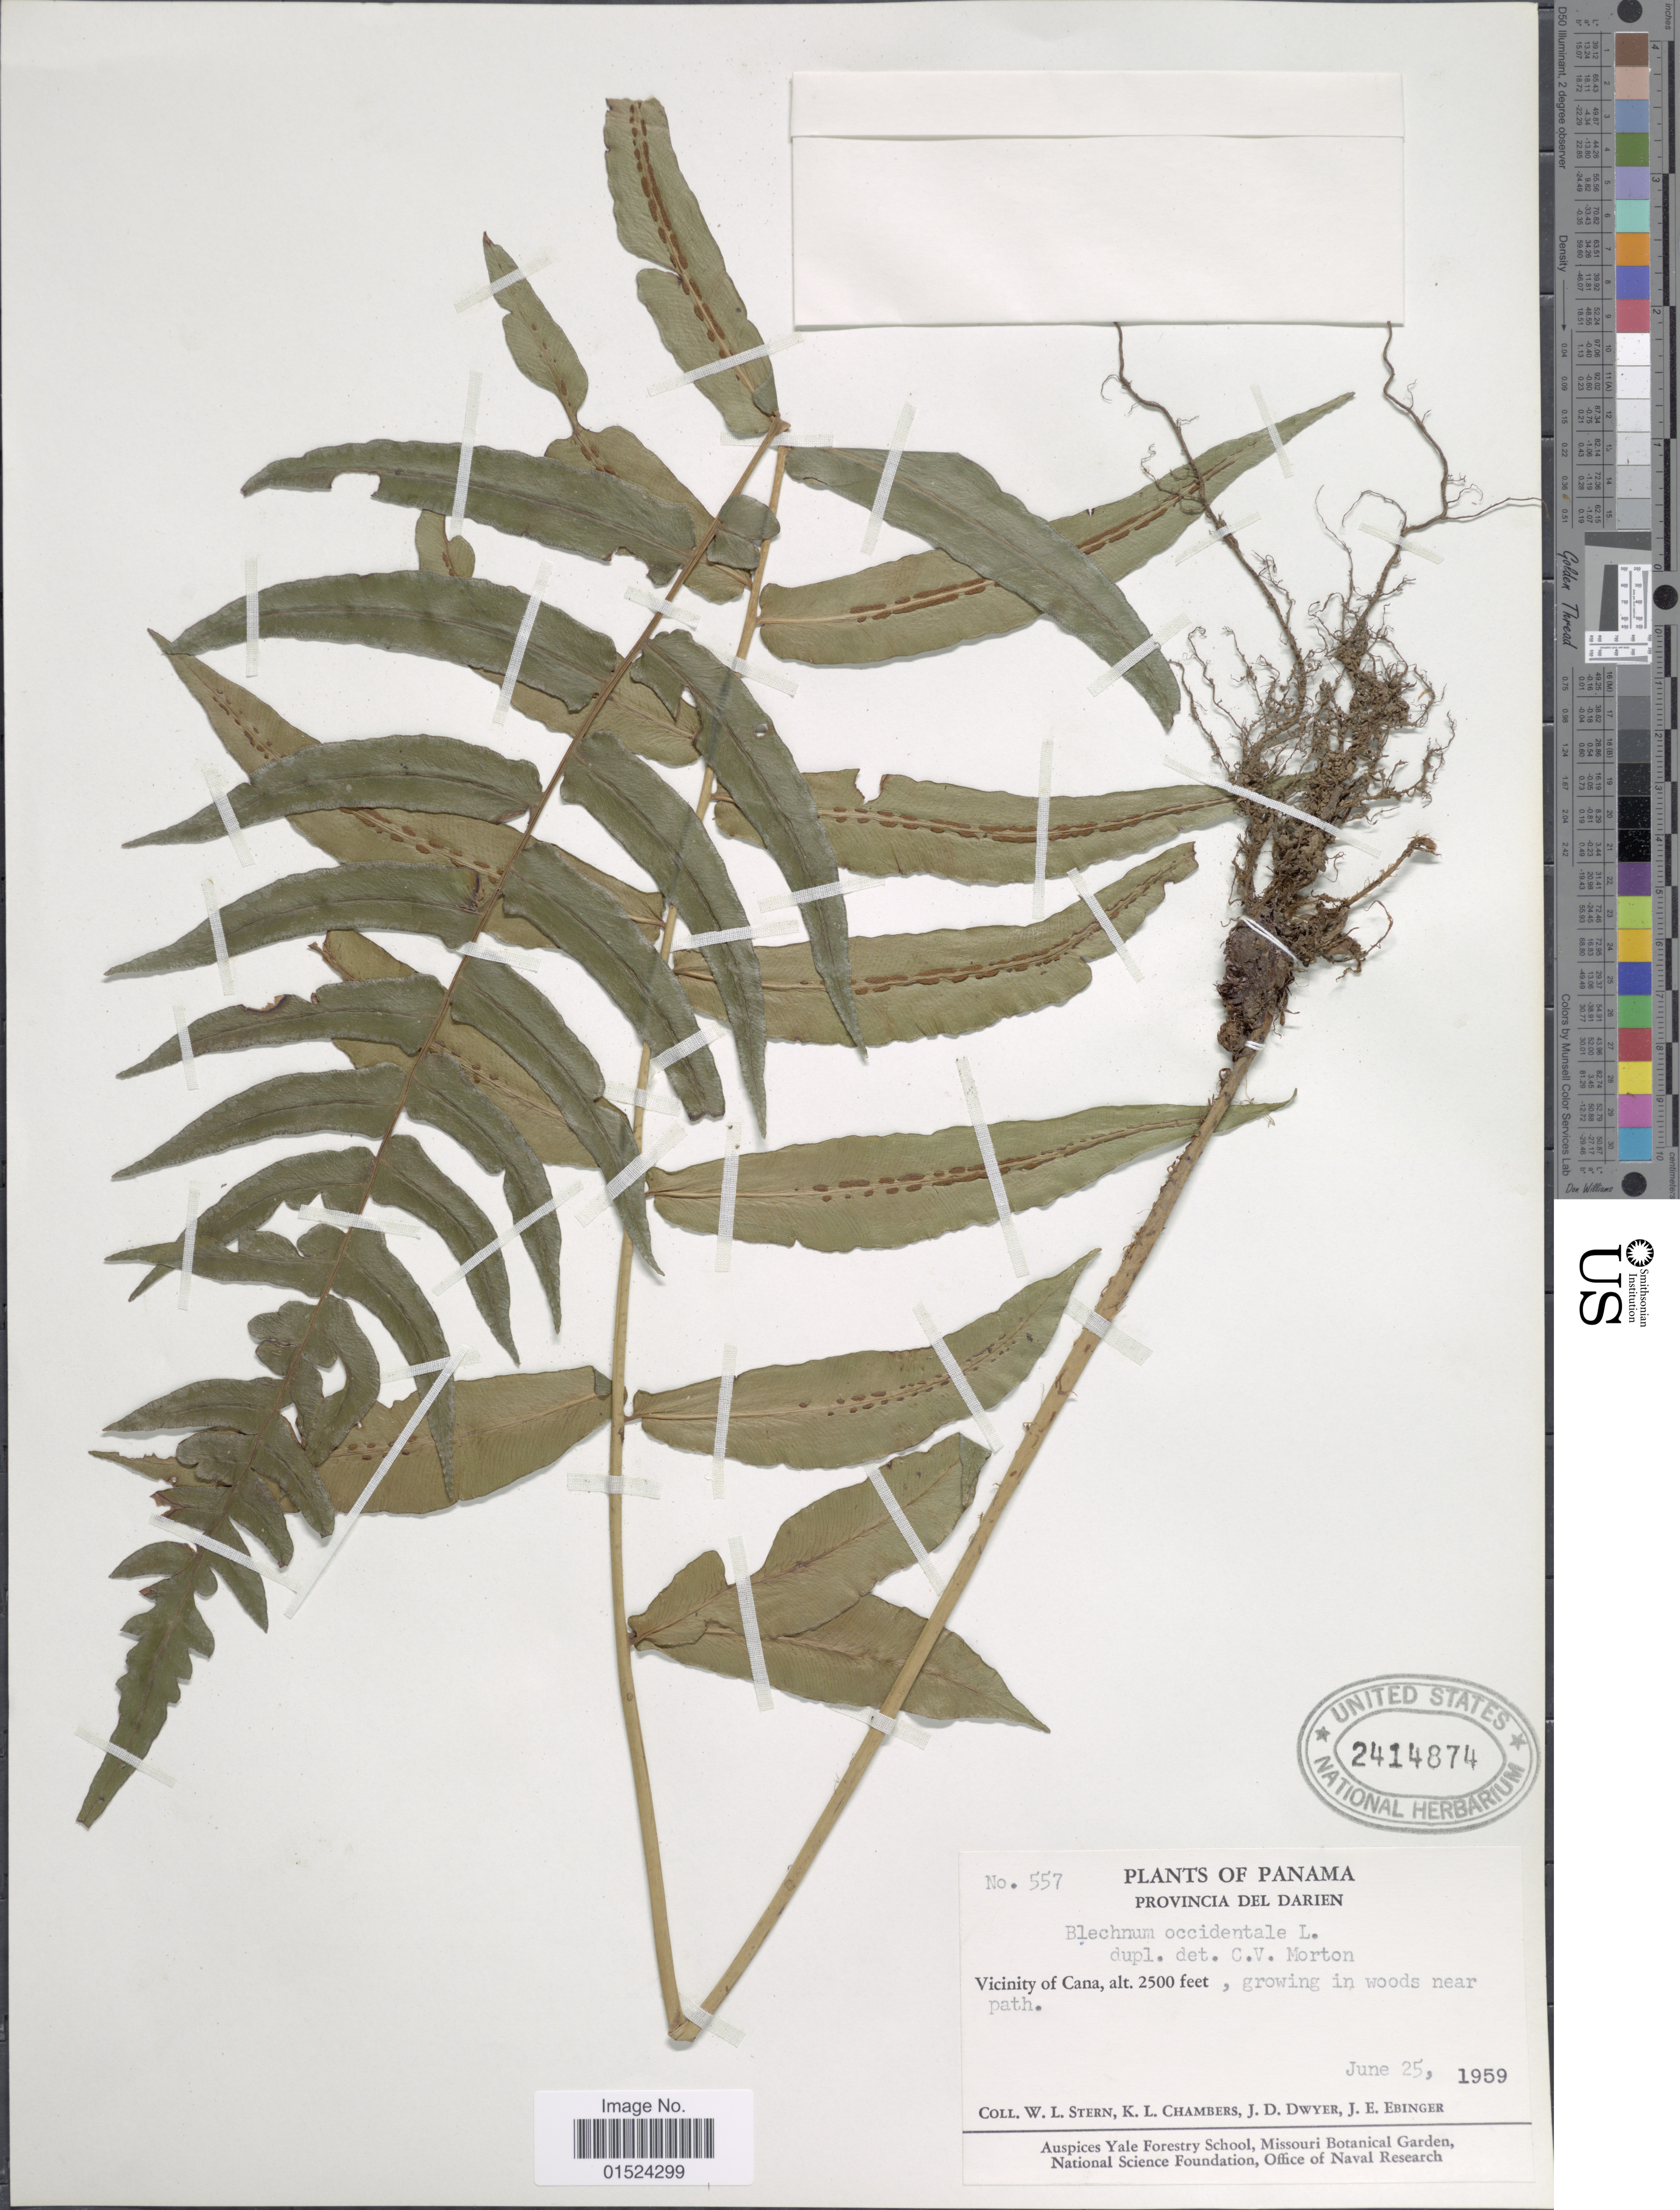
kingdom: Plantae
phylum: Tracheophyta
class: Polypodiopsida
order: Polypodiales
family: Blechnaceae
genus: Blechnum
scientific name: Blechnum occidentale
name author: L.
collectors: W. L. Stern, K. Chambers, J. D. Dwyer & J. Ebinger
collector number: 557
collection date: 1959-06-25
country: Panama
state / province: Darién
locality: Vicinity of Cana, growing in woods near path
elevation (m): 762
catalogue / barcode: US 2414874